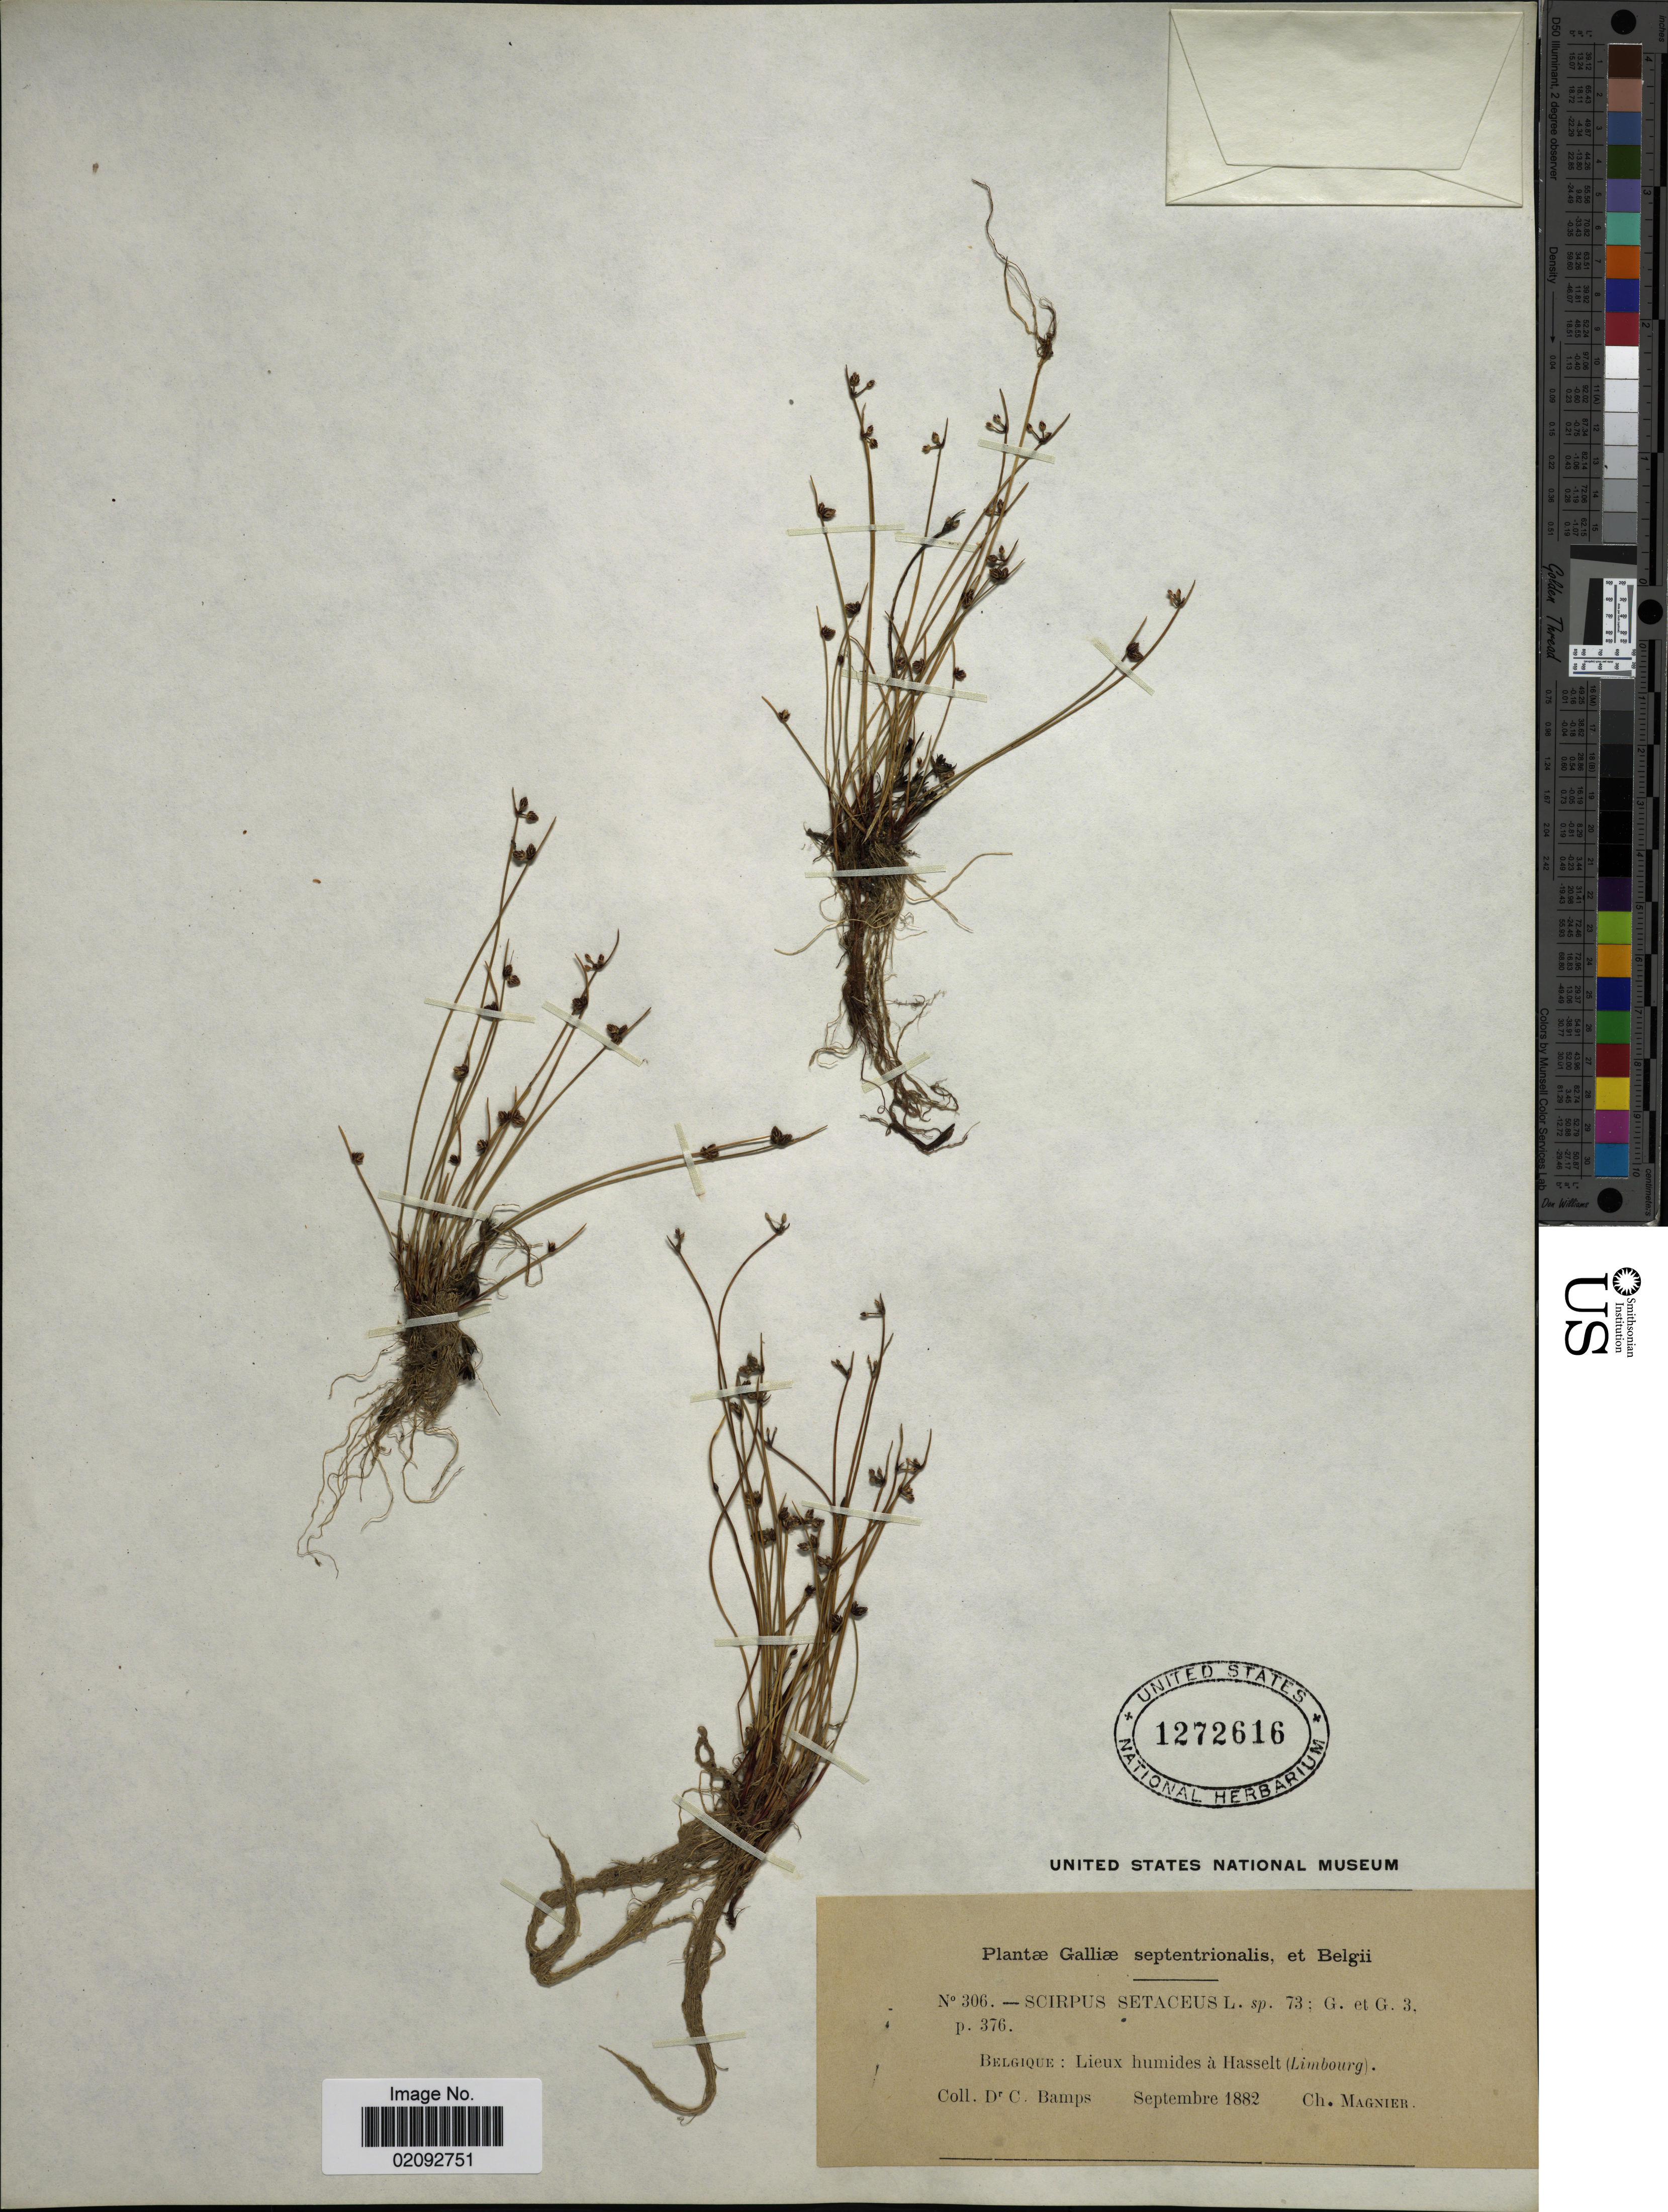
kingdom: Plantae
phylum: Tracheophyta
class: Liliopsida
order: Poales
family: Cyperaceae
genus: Isolepis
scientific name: Isolepis setacea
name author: (L.) R. Br.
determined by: Strong, Mark T., (BOT), Smithsonian Institution - National Museum of Natural History (UNITED STATES)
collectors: C. Bamps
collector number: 306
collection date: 1882-09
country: Belgium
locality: Lieux humides a Hasselt (Limbourg)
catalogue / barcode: US 1272616